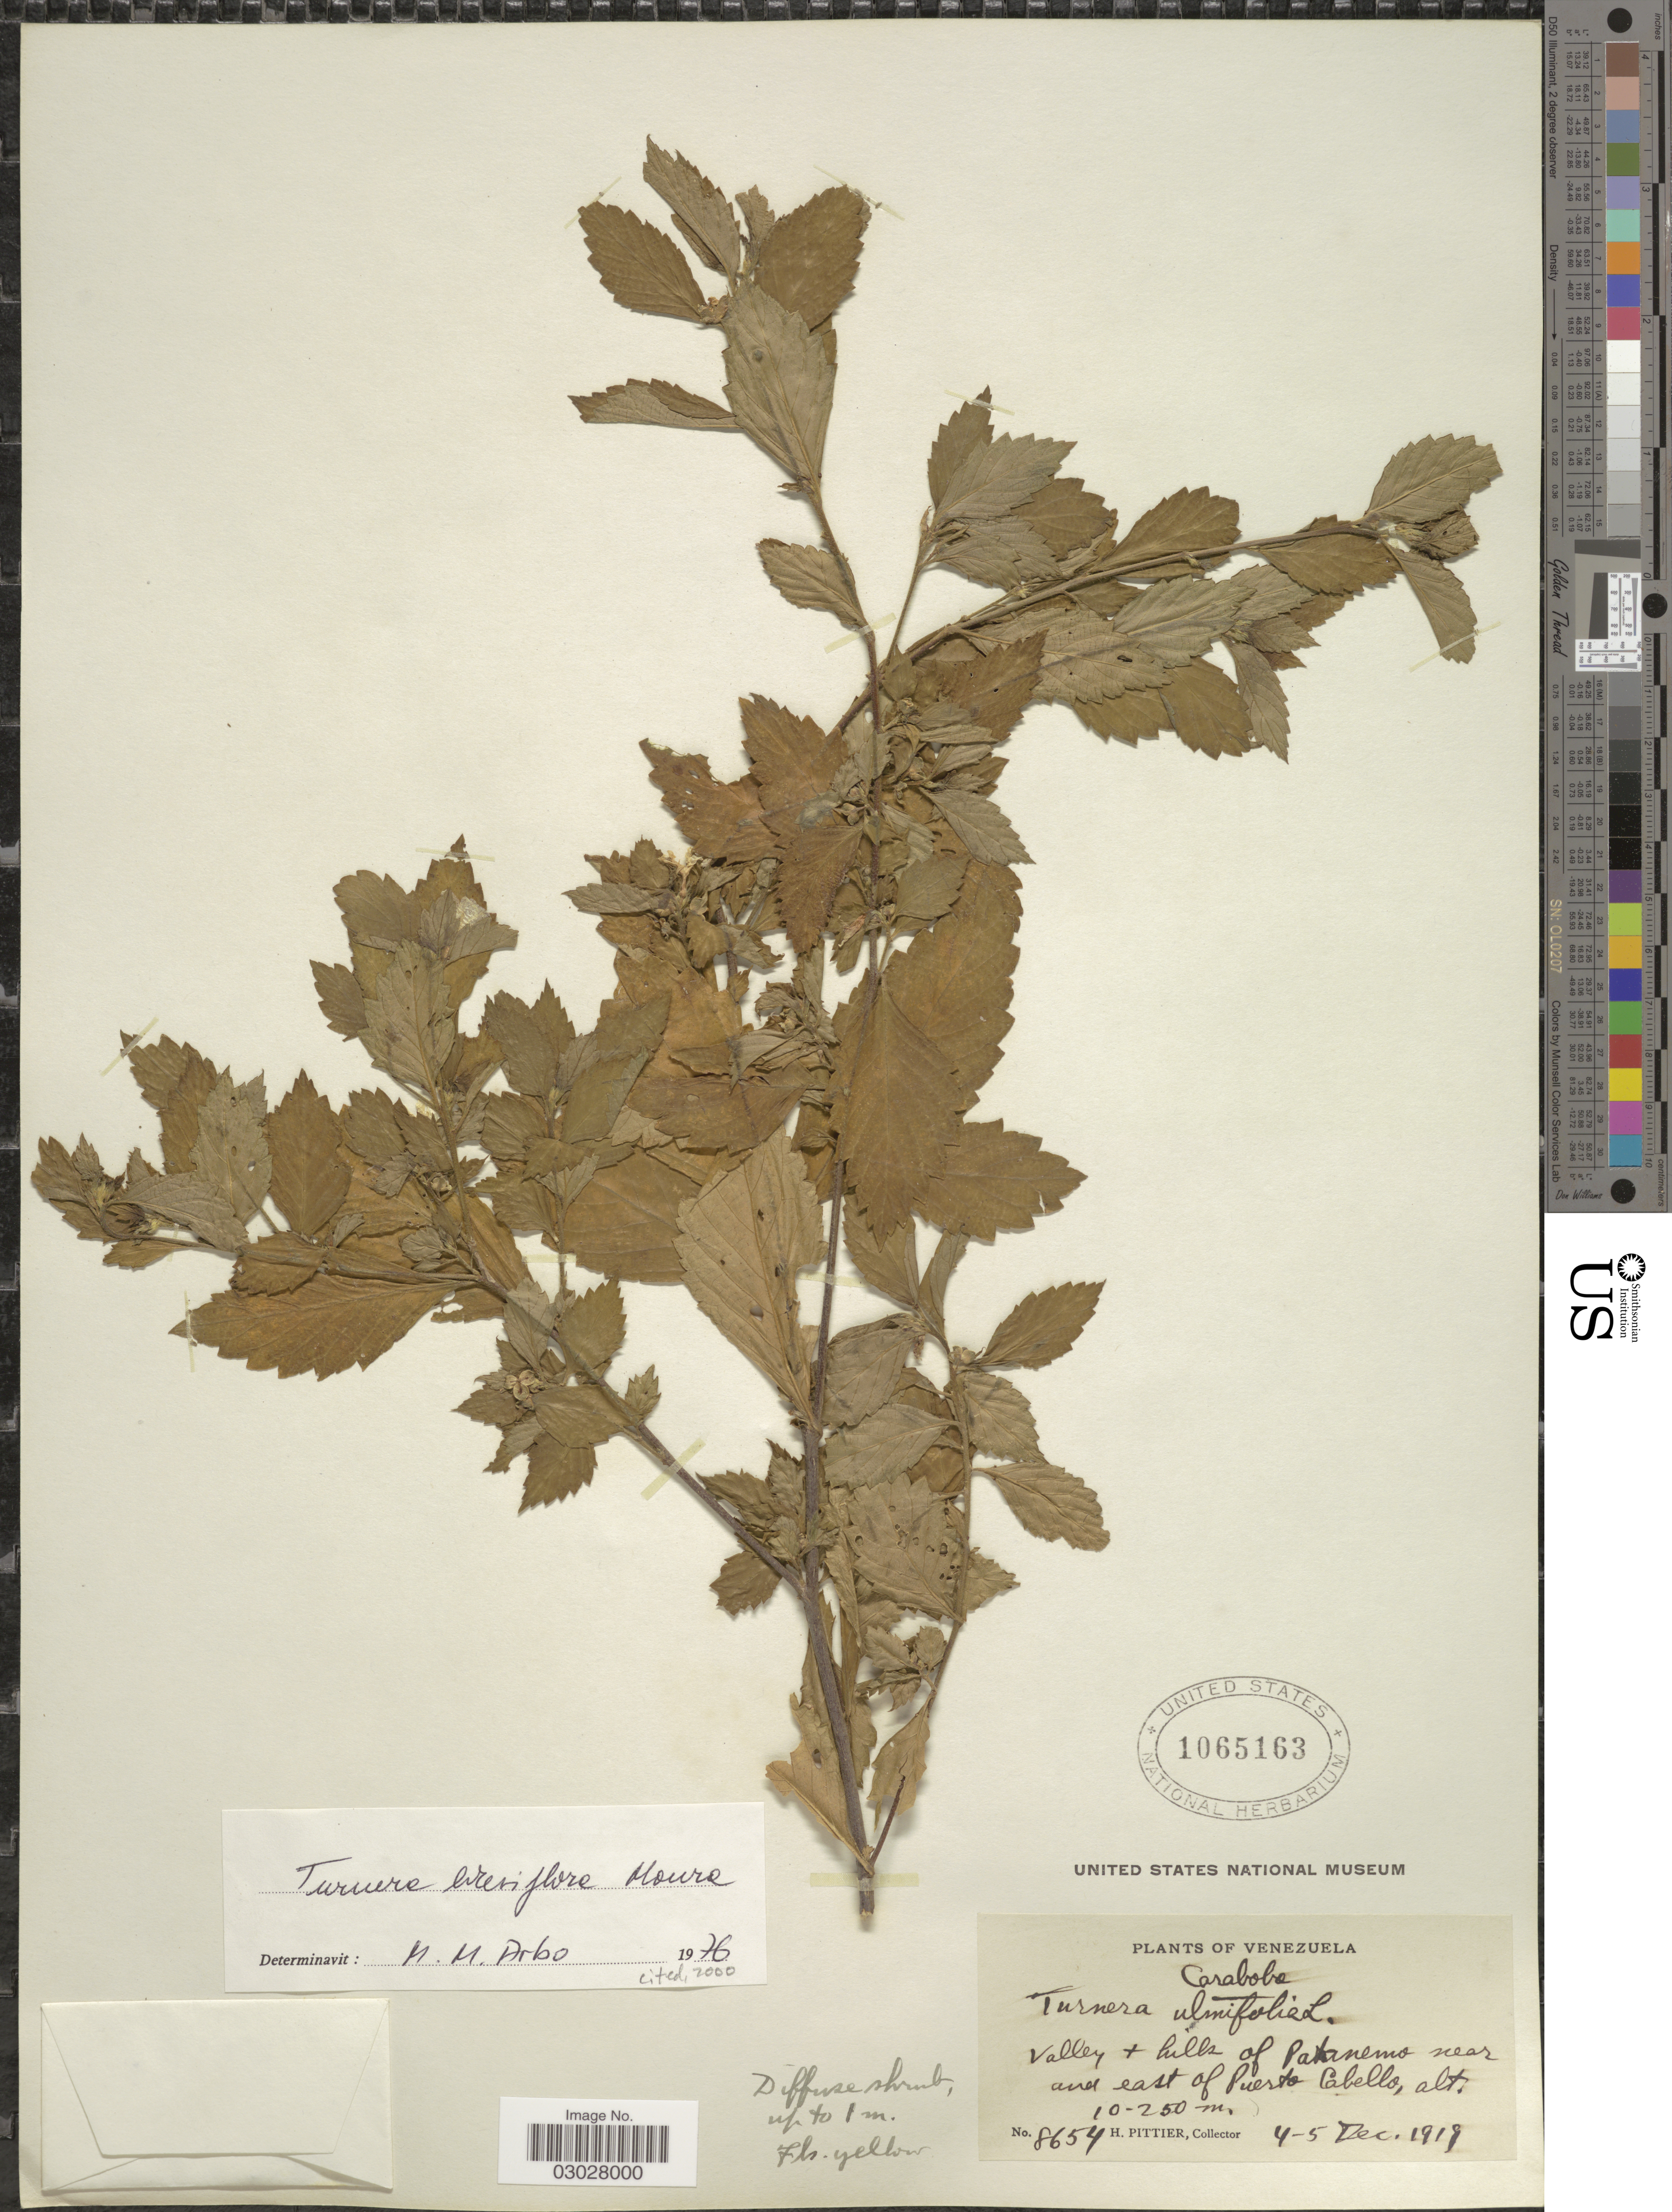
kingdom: Plantae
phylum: Tracheophyta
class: Magnoliopsida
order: Malpighiales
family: Turneraceae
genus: Turnera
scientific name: Turnera breviflora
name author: Moura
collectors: H. F. Pittier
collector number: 8654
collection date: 1919-12-04/1919-12-05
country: Venezuela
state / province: Carabobo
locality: Valley & hills of Patanemo near and east of Puerto Cabello.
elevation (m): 10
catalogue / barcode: US 1065163